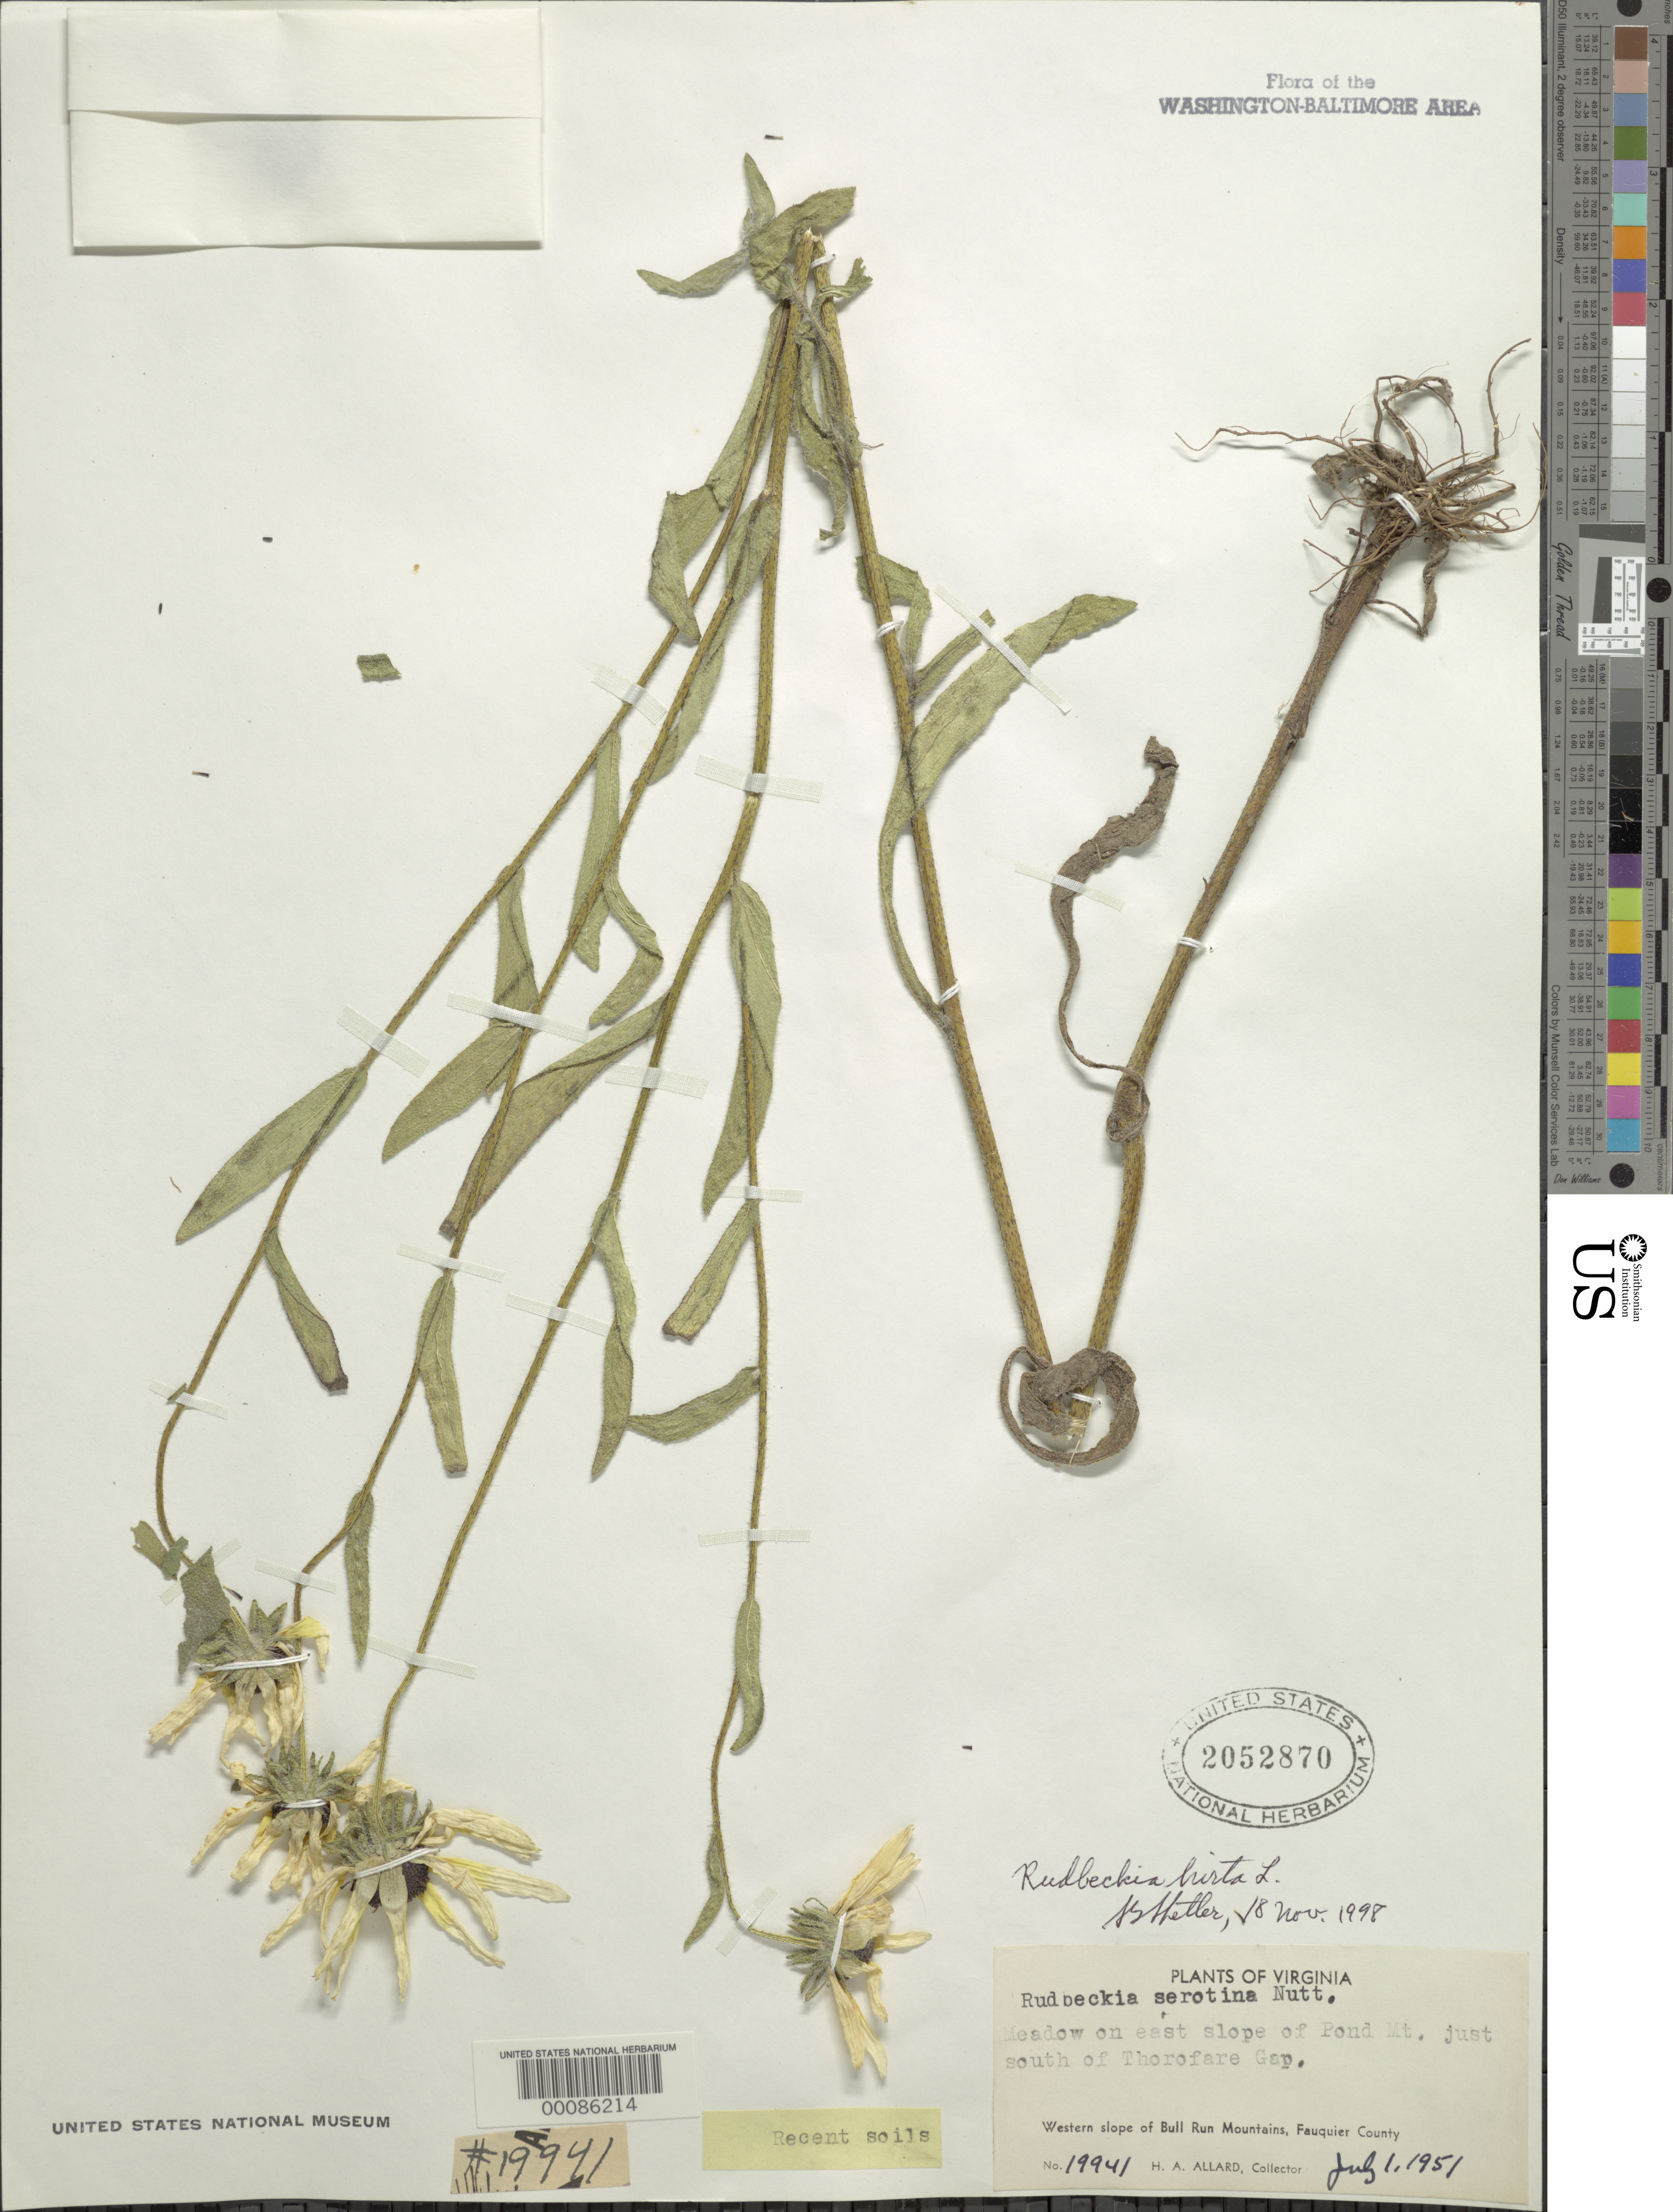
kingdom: Plantae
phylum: Tracheophyta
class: Magnoliopsida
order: Asterales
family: Asteraceae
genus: Rudbeckia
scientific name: Rudbeckia hirta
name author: L.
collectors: H. A. Allard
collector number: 19941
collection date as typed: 01 Jul 1951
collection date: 1951-07-01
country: United States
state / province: Virginia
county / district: Fauquier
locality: South of Thorofare Gap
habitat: Meadow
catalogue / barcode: US 2052870